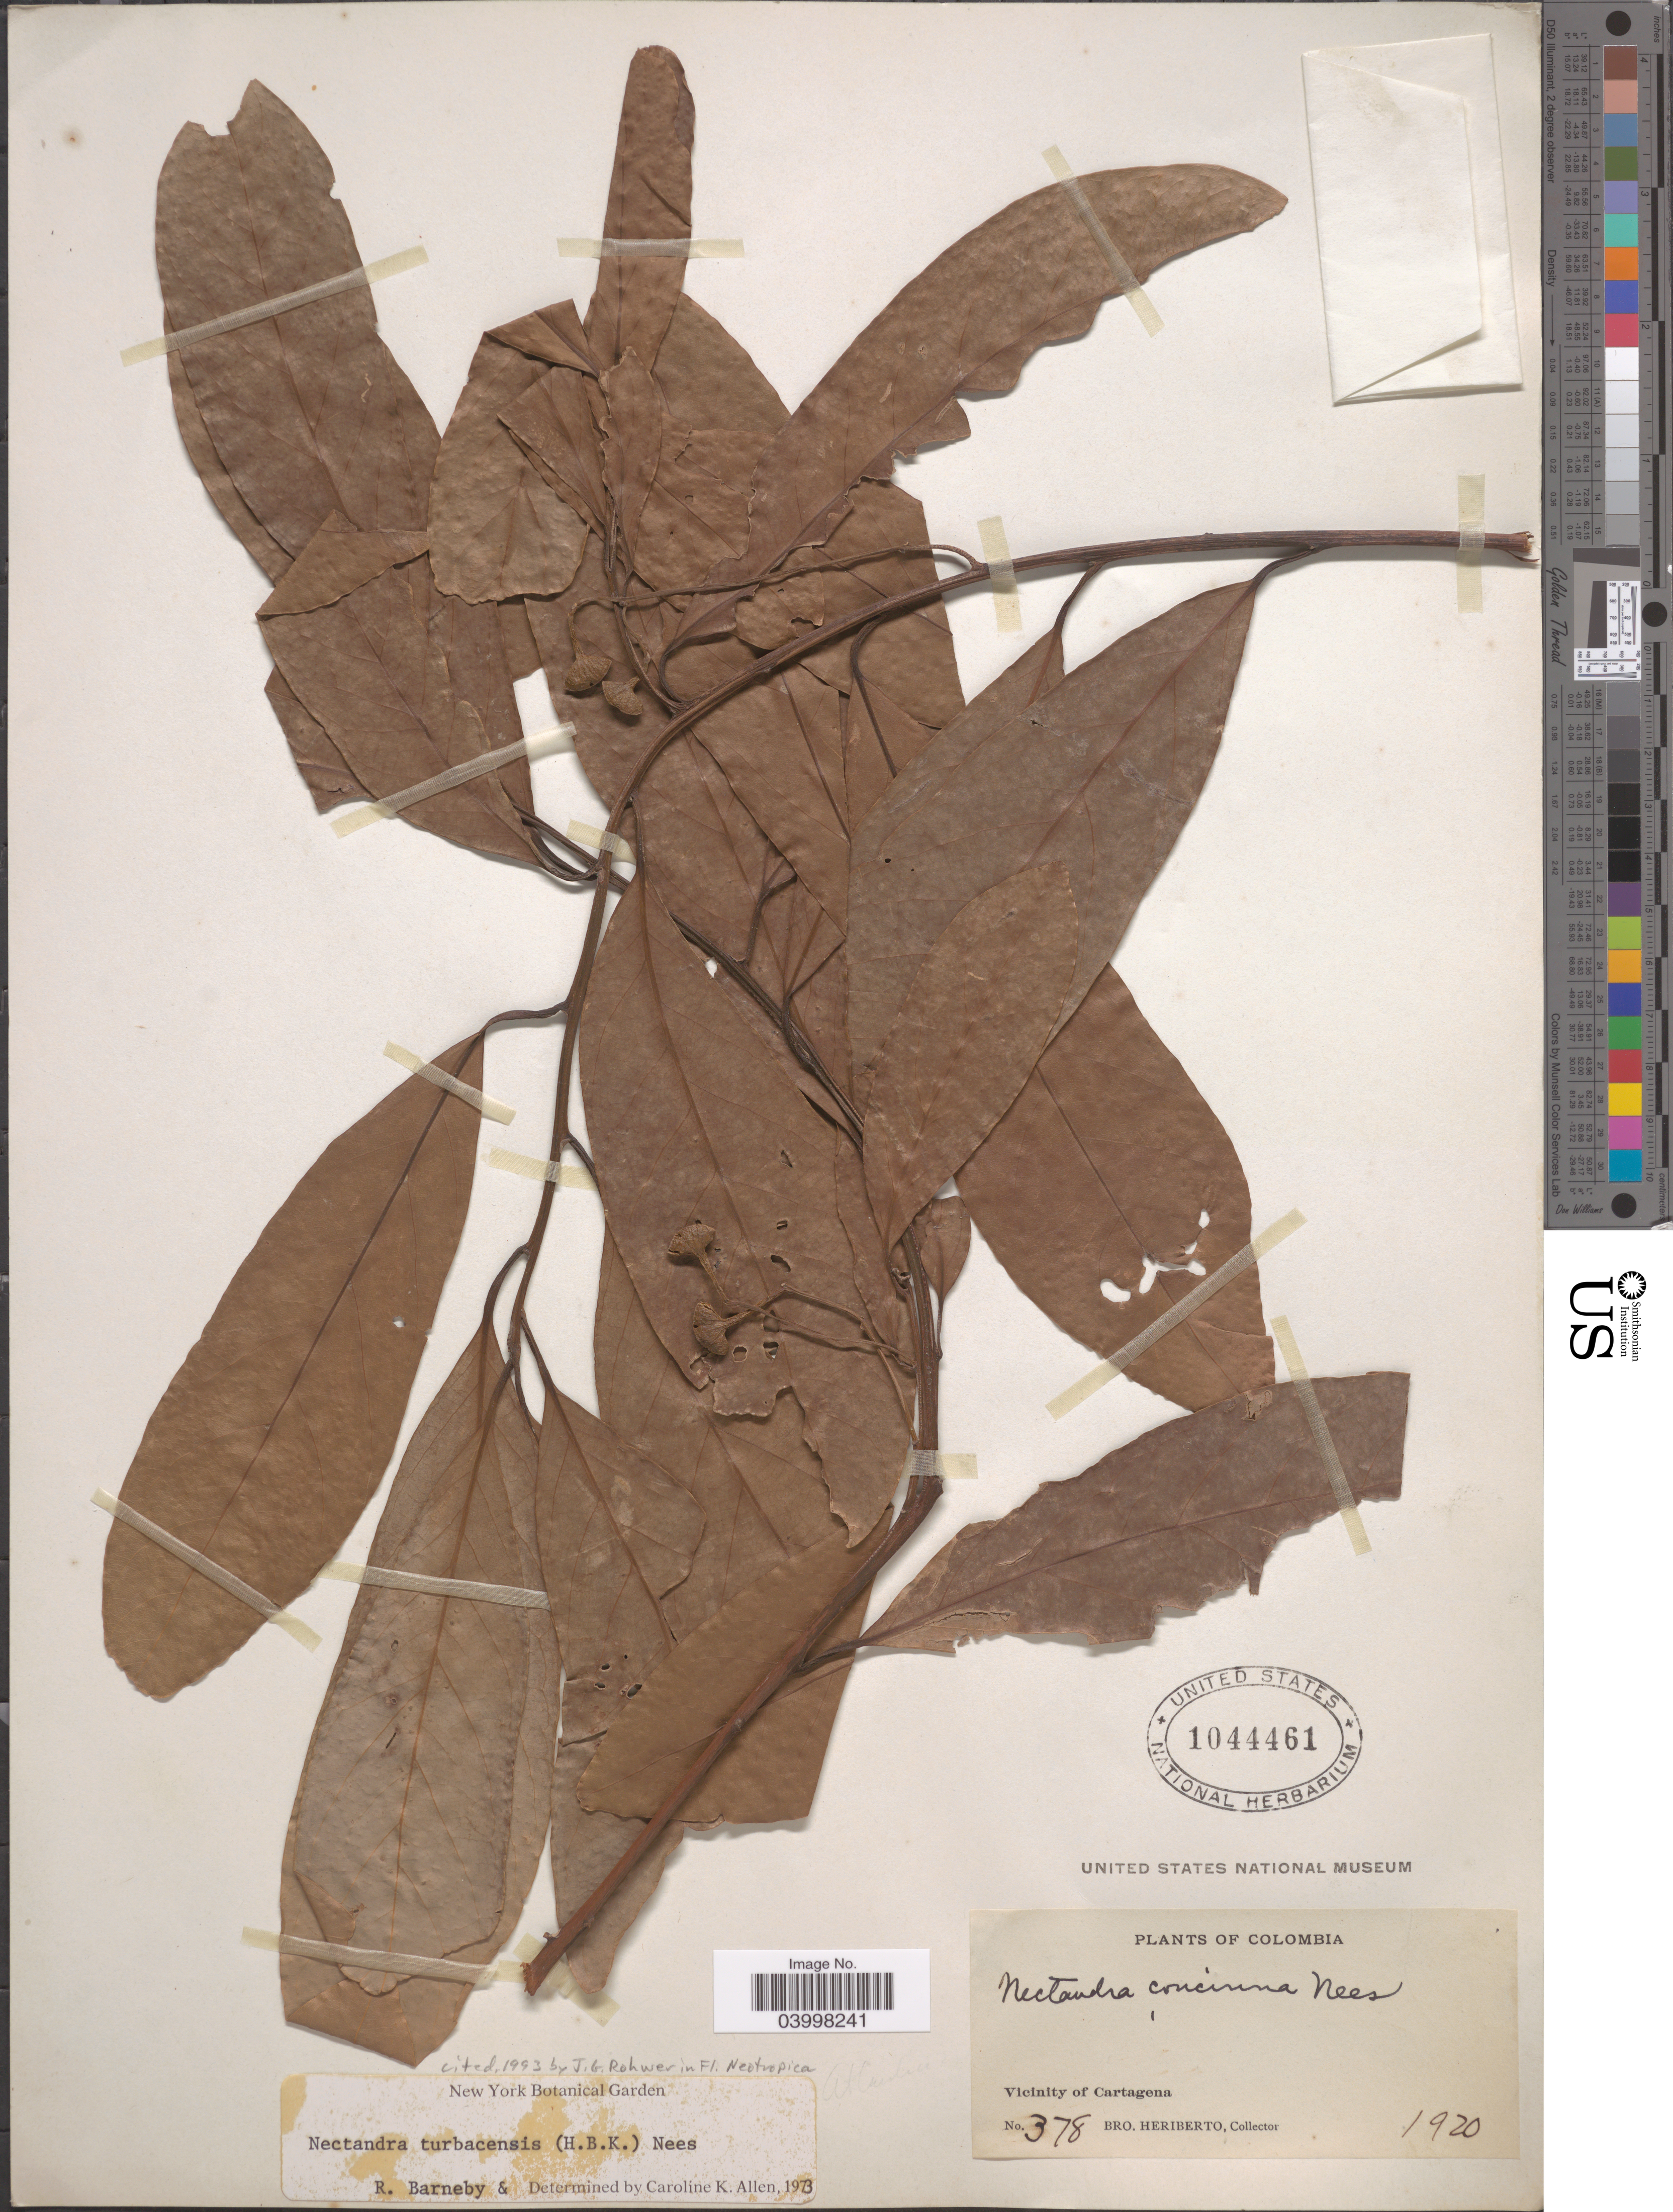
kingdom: Plantae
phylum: Tracheophyta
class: Magnoliopsida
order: Laurales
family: Lauraceae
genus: Nectandra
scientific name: Nectandra turbacensis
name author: (Kunth) Nees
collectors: B. Heriberto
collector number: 378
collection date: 1920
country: Colombia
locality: Vicinity of Cartagena.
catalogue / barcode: US 1044461